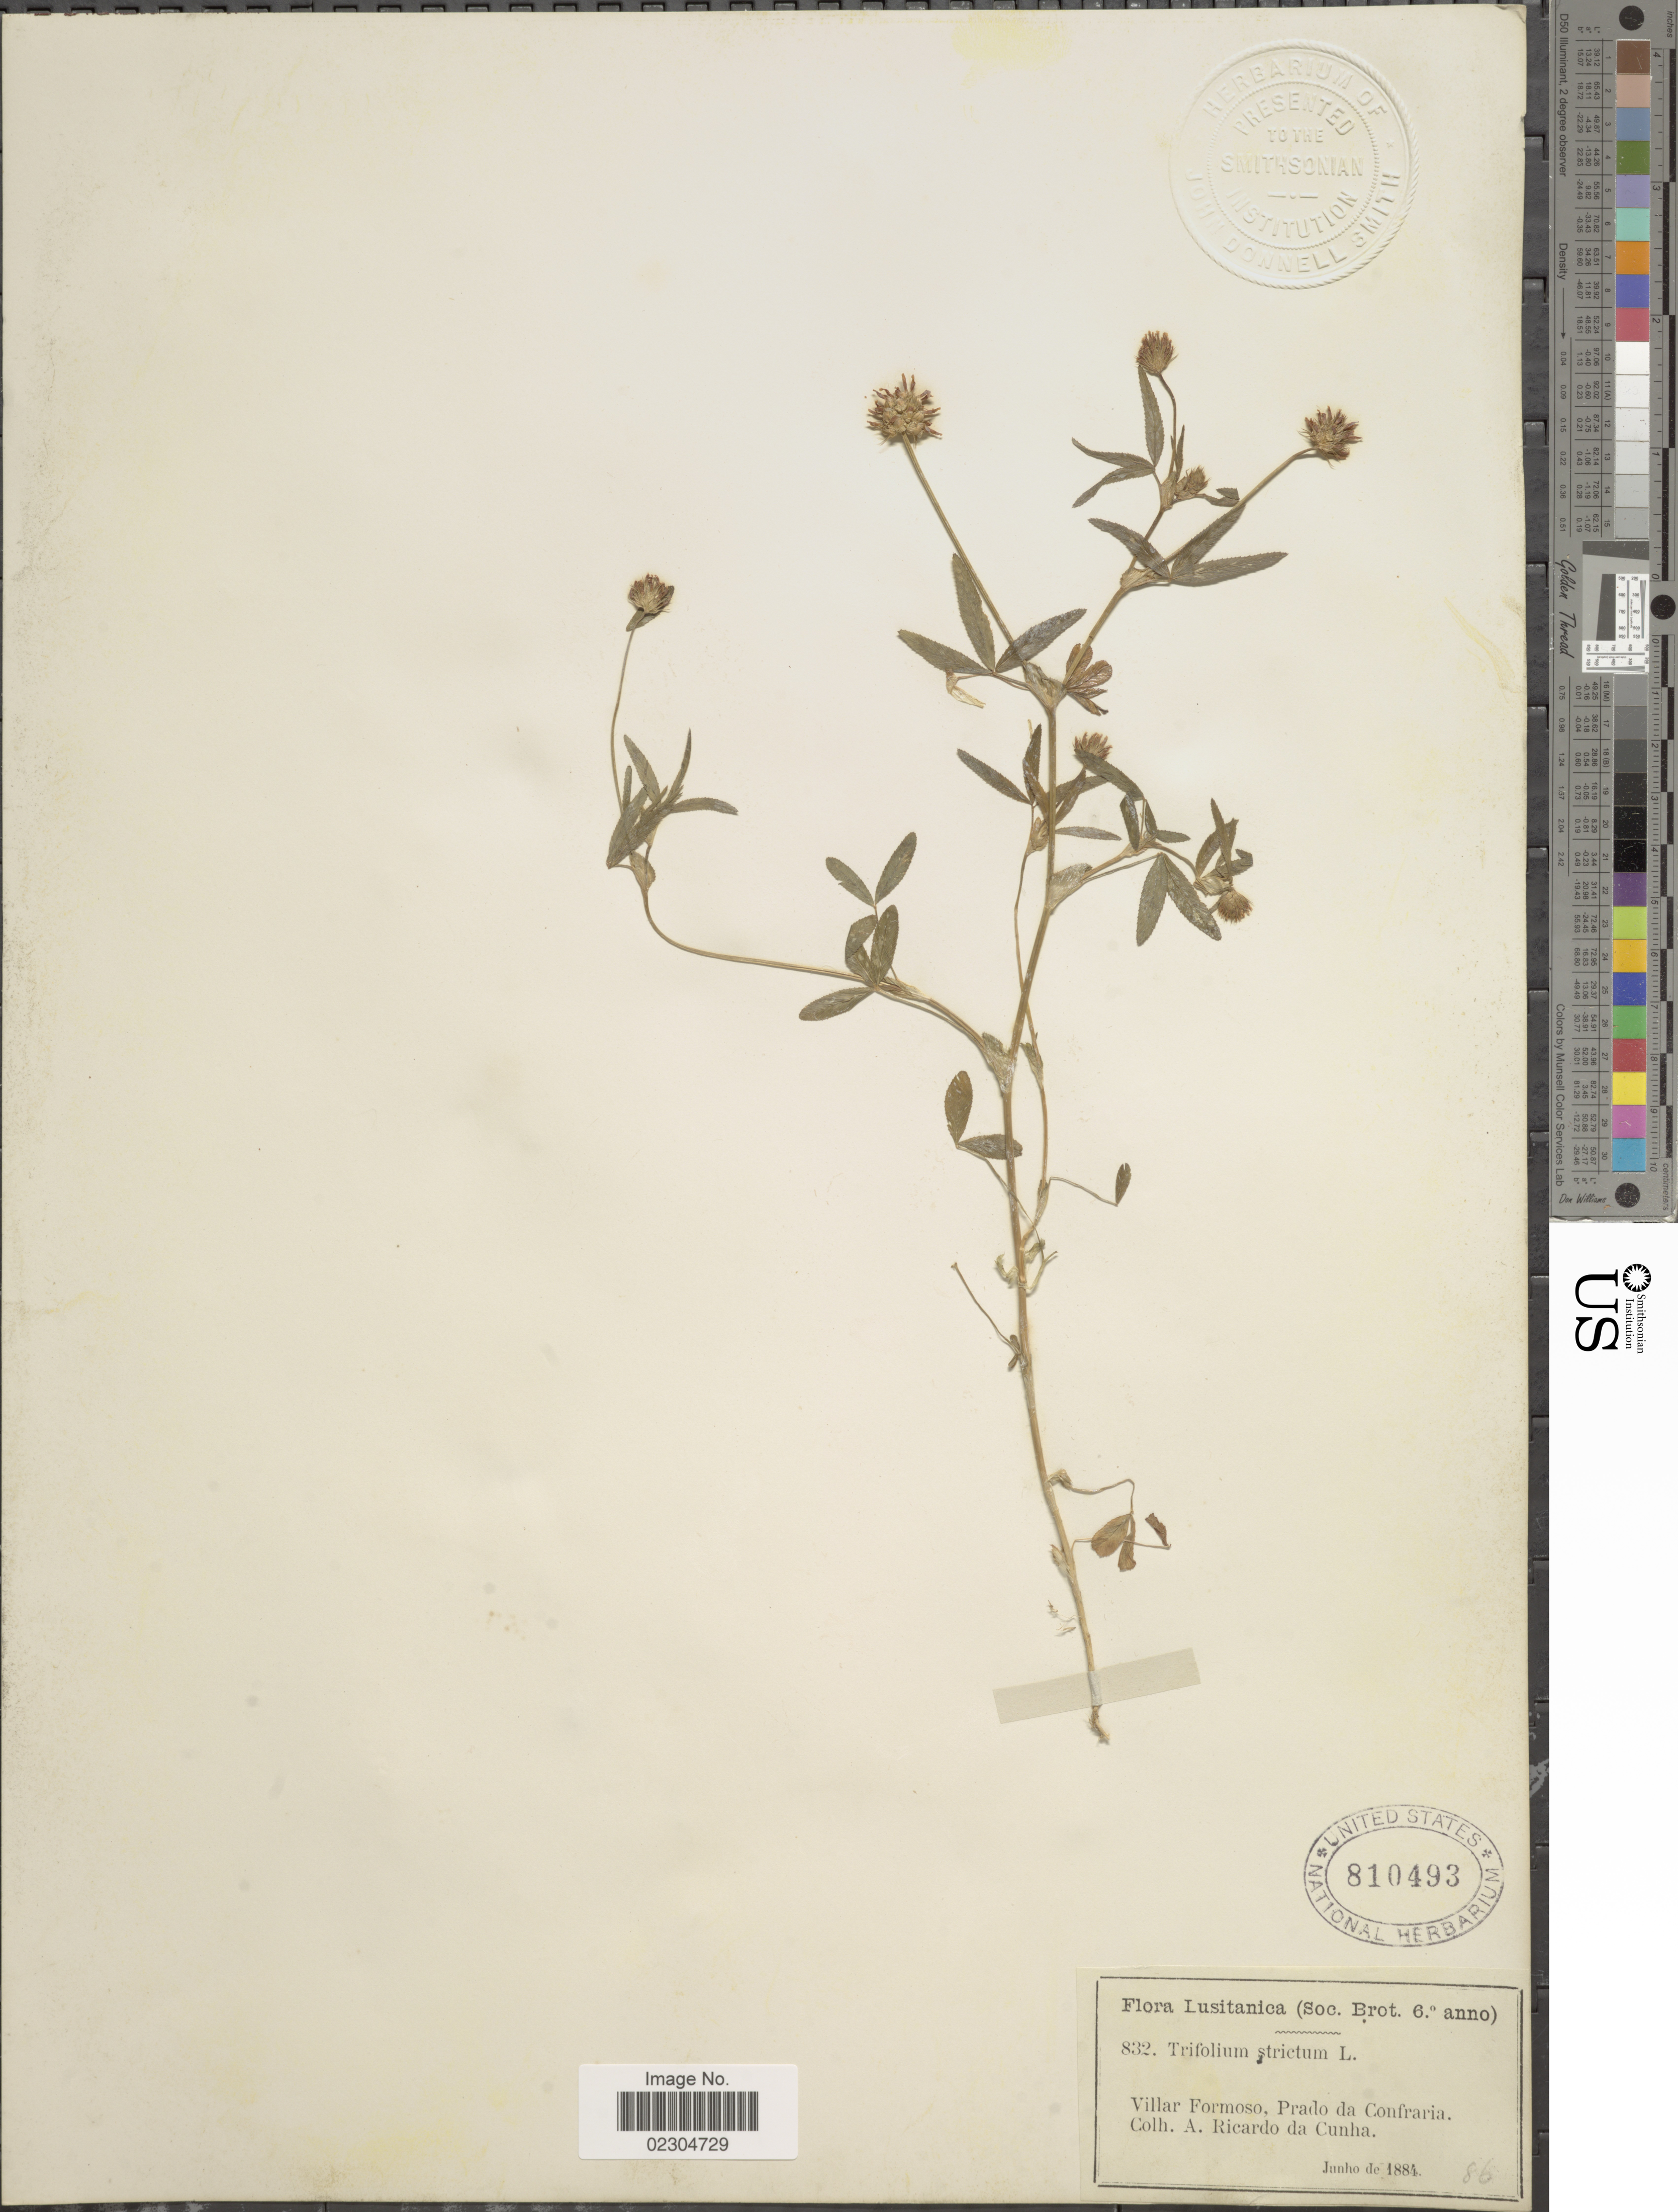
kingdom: Plantae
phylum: Tracheophyta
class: Magnoliopsida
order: Fabales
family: Fabaceae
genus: Trifolium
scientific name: Trifolium strictum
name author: L.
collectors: A. Da Cunha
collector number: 832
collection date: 1884-06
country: Portugal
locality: Lusitanica. Villar Formosa, Prado da Confraria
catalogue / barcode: US 810493